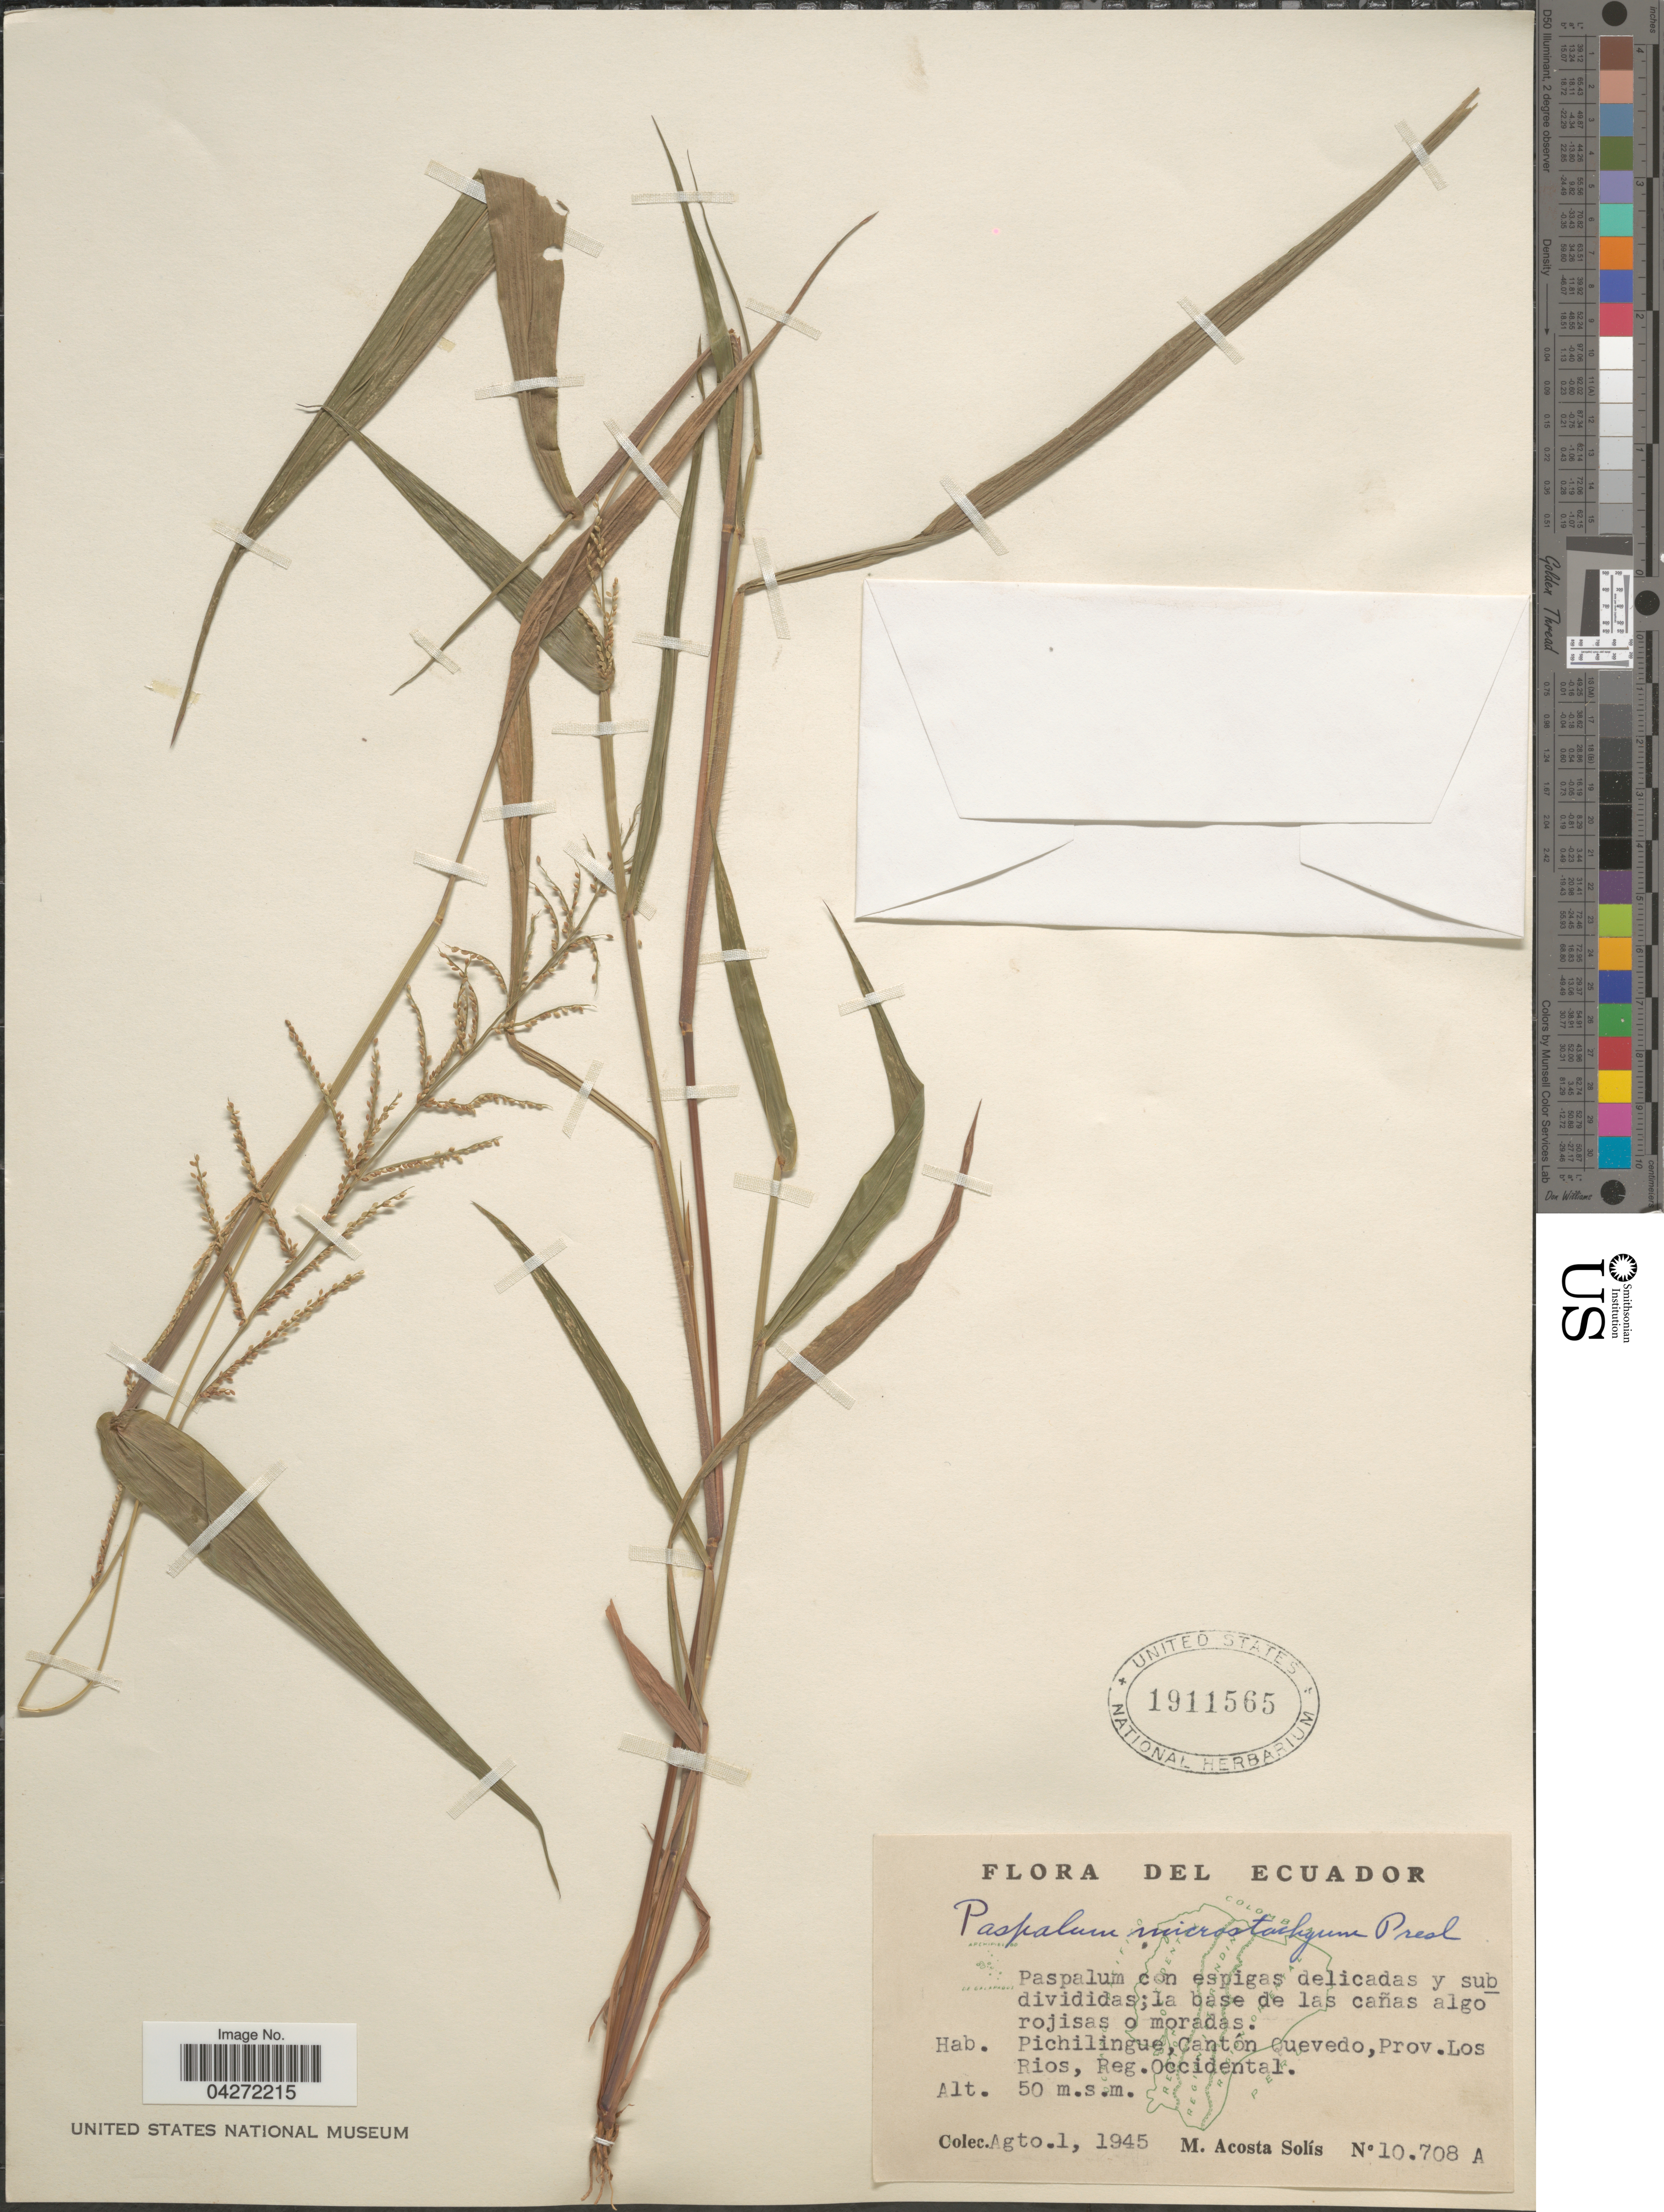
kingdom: Plantae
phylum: Tracheophyta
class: Liliopsida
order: Poales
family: Poaceae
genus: Paspalum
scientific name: Paspalum microstachyum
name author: J. Presl in C. Presl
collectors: M. Acosta Solis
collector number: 10708A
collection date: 1945-08-01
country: Ecuador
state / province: Los Ríos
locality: Pichilingue, Cantón Quevedo, Reg.Occidental.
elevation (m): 50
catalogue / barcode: US 1911565